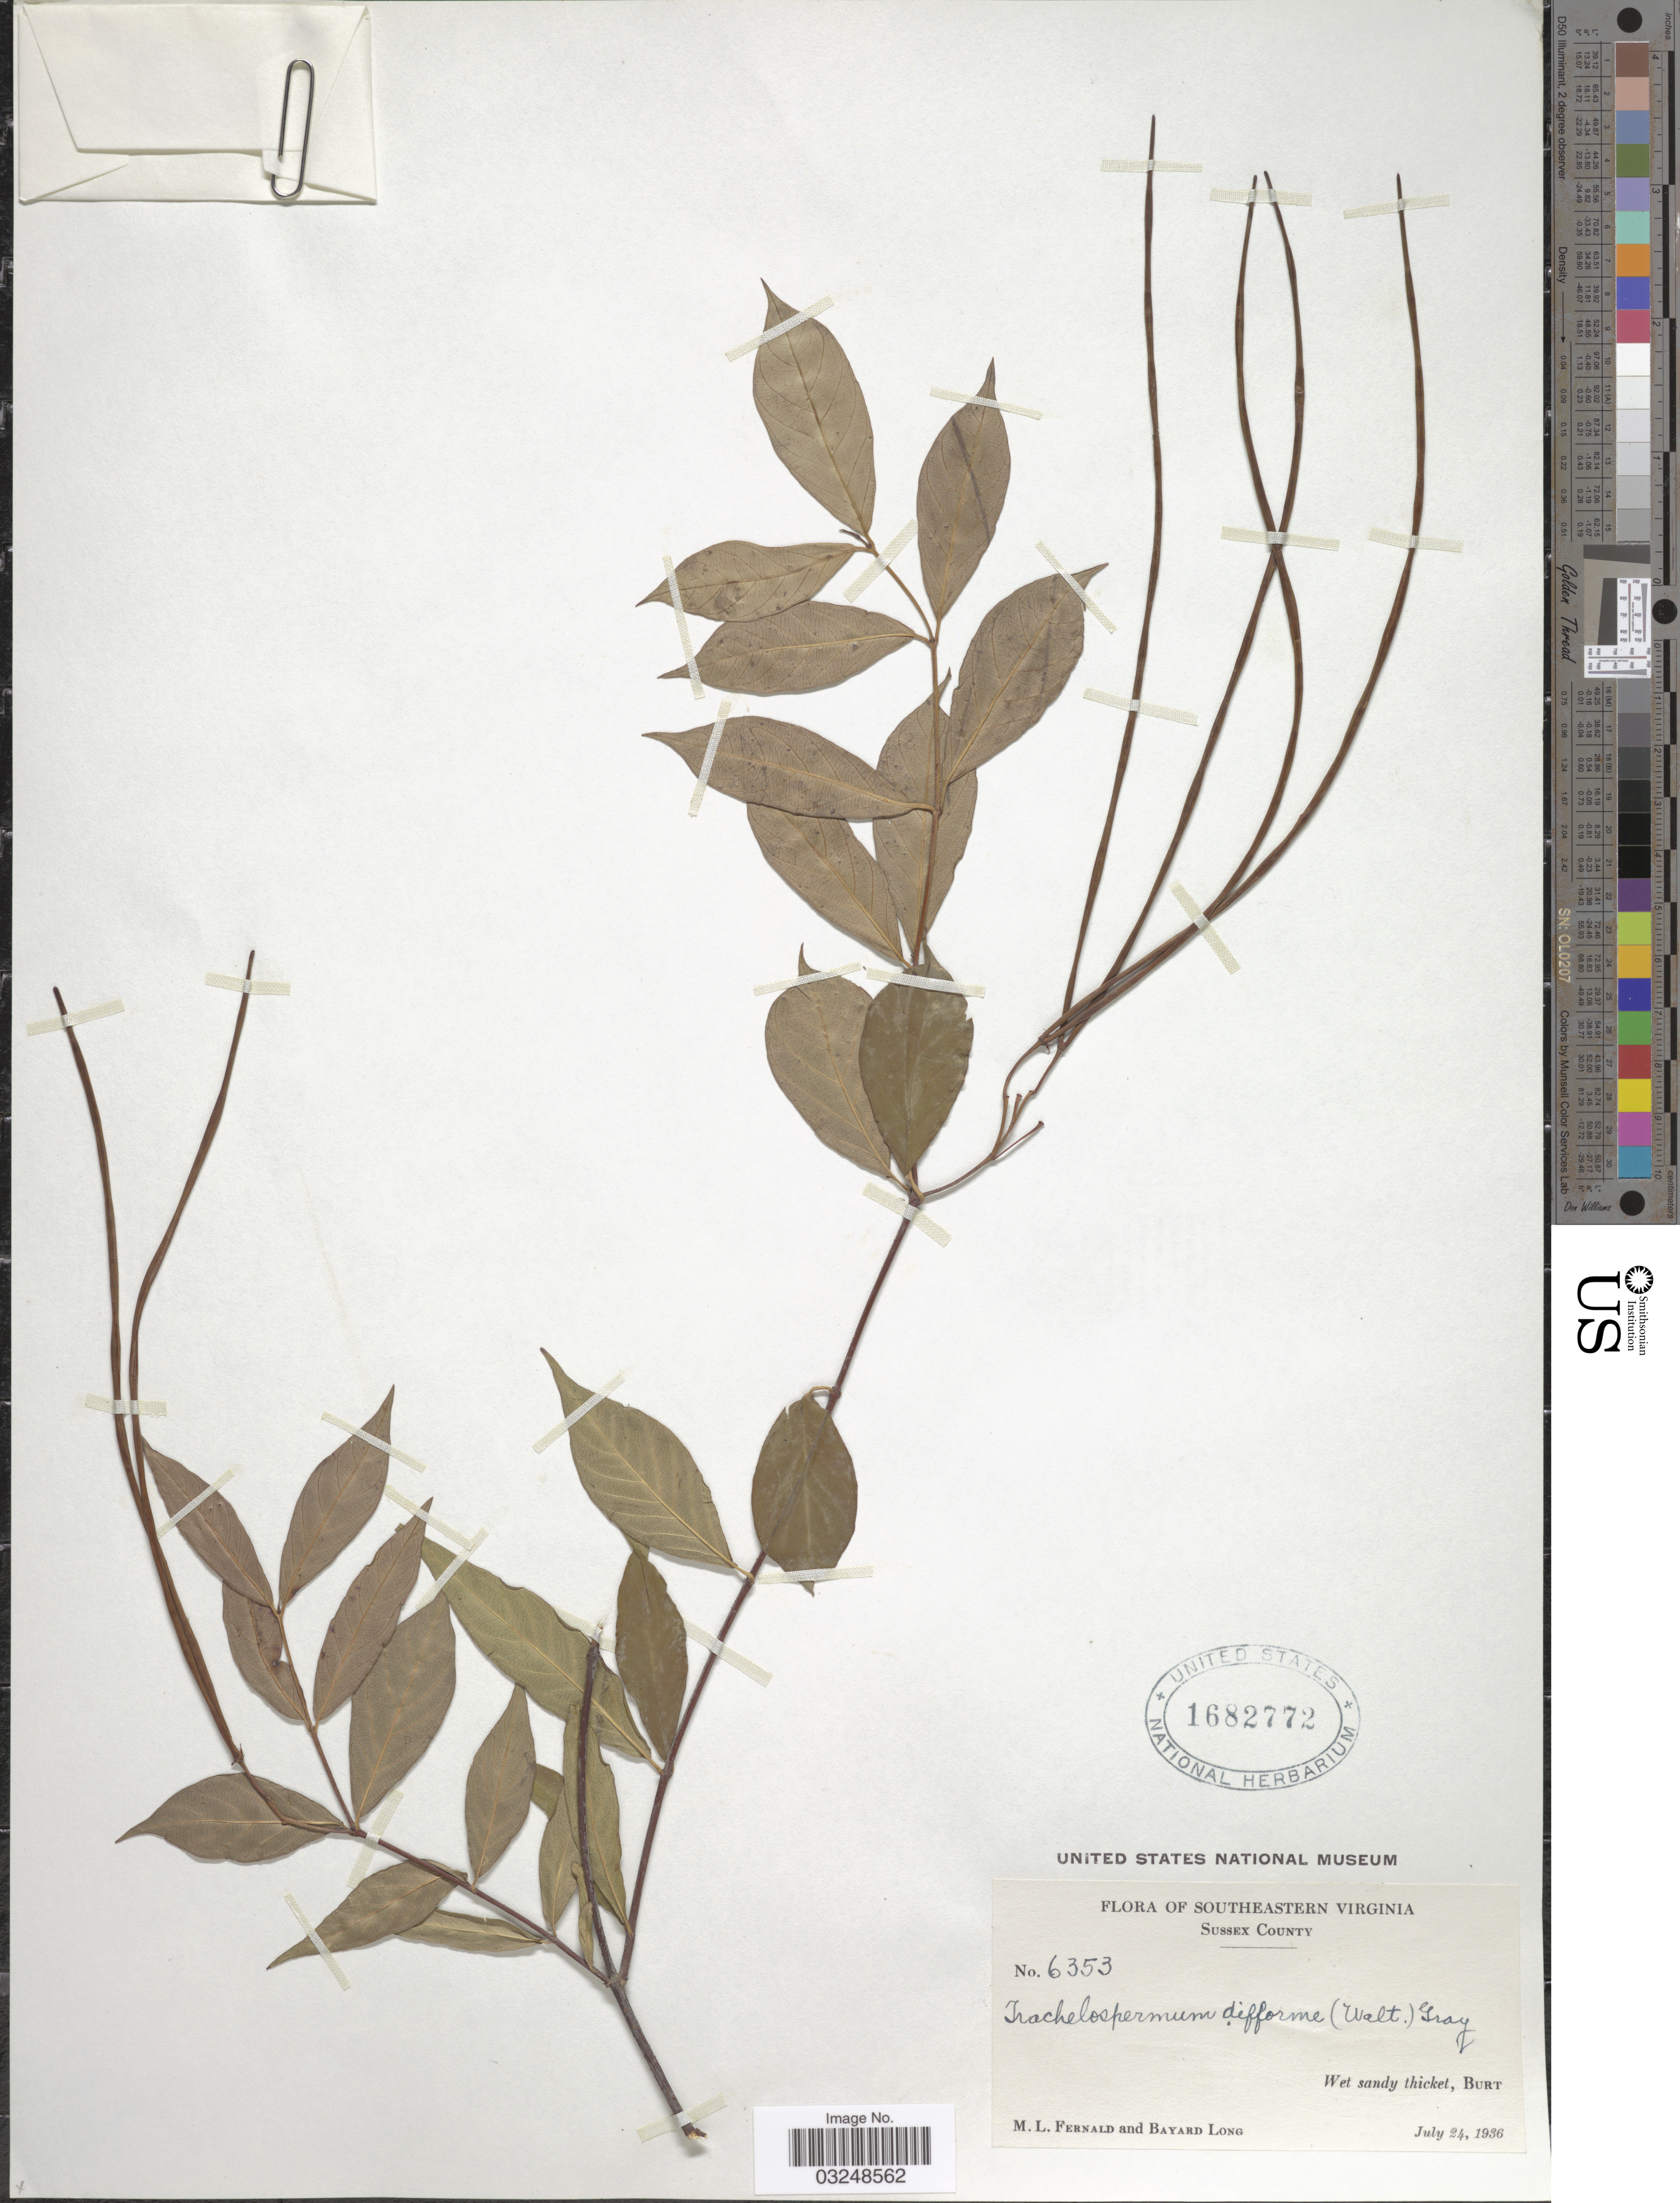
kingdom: Plantae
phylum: Tracheophyta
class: Magnoliopsida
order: Gentianales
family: Apocynaceae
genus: Trachelospermum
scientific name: Trachelospermum difforme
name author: (Walter) A. Gray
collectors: M. L. Fernald & B. Long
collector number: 6353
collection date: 1936-07-24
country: United States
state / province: Virginia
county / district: Sussex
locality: Southeastern Virginia, Sussex County, Wet sandy thicket, Burt.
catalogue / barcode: US 1682772